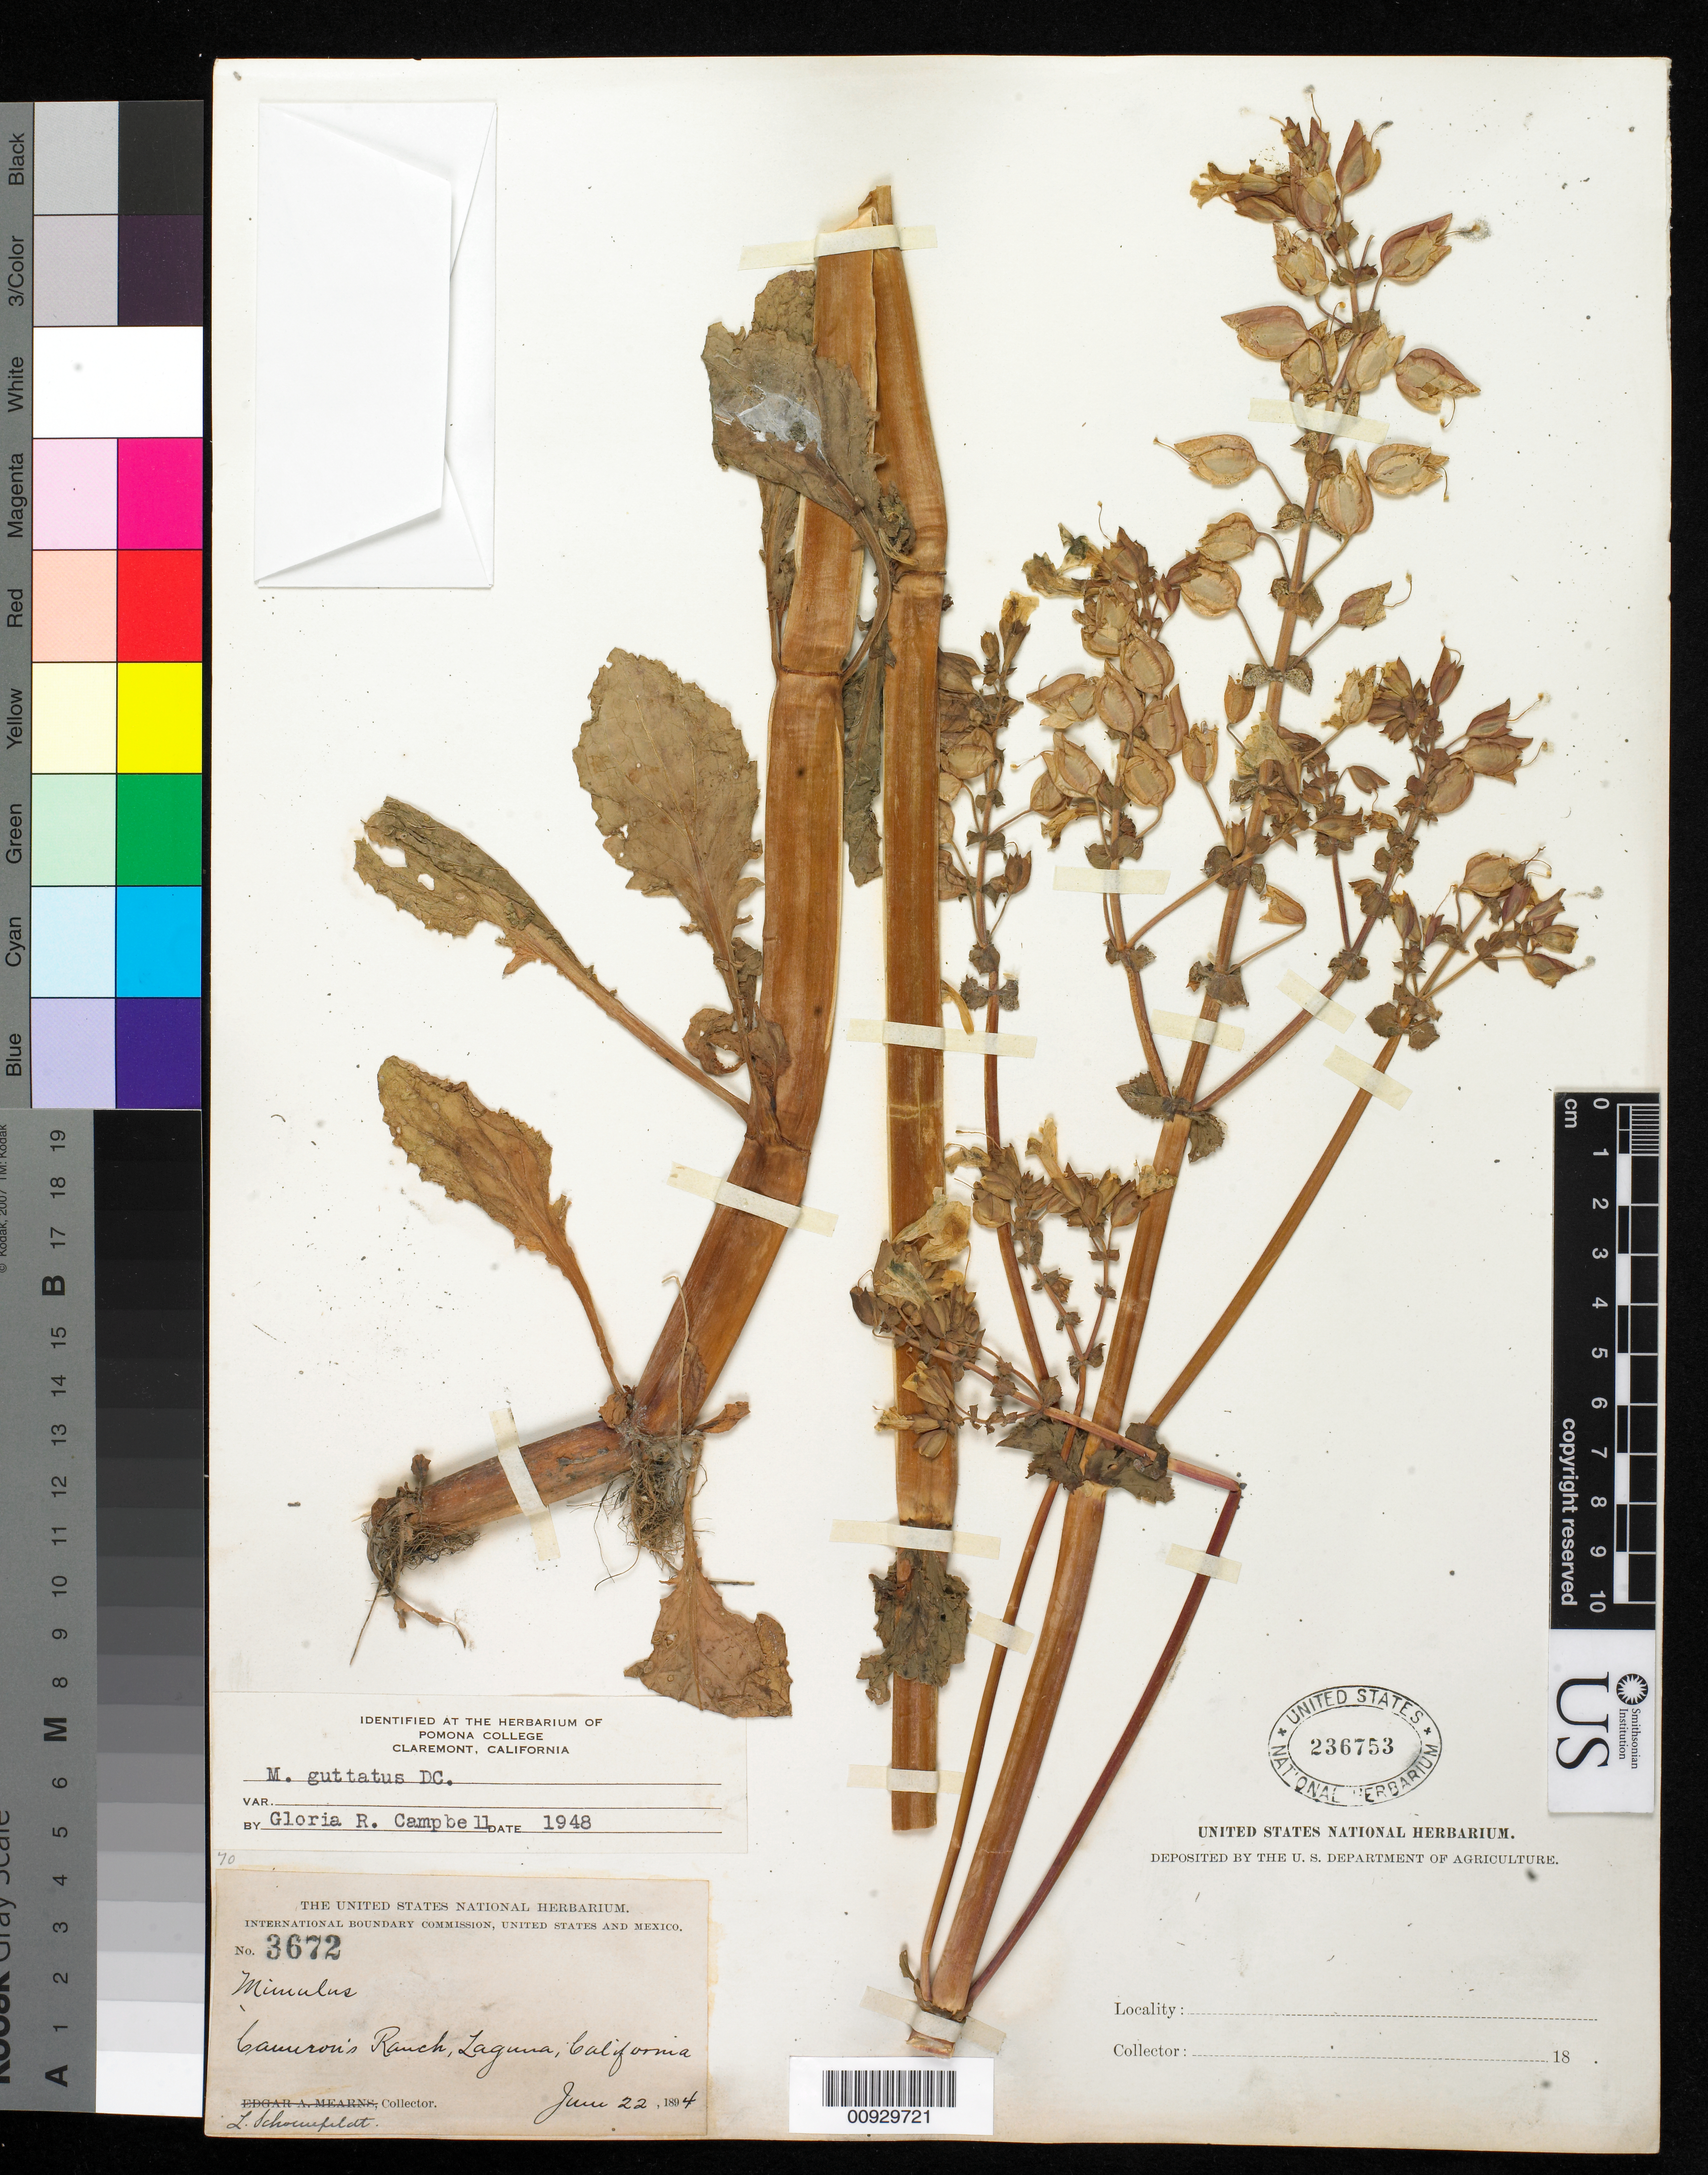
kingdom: Plantae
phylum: Tracheophyta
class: Magnoliopsida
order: Lamiales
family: Phrymaceae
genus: Mimulus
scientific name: Mimulus guttatus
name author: DC.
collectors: L. Schoenfeldt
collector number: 3672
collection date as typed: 22 Jun 1894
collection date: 1894-06-22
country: United States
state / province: California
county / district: Orange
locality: Cameron's Ranch, Laguna, California.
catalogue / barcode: US 236753